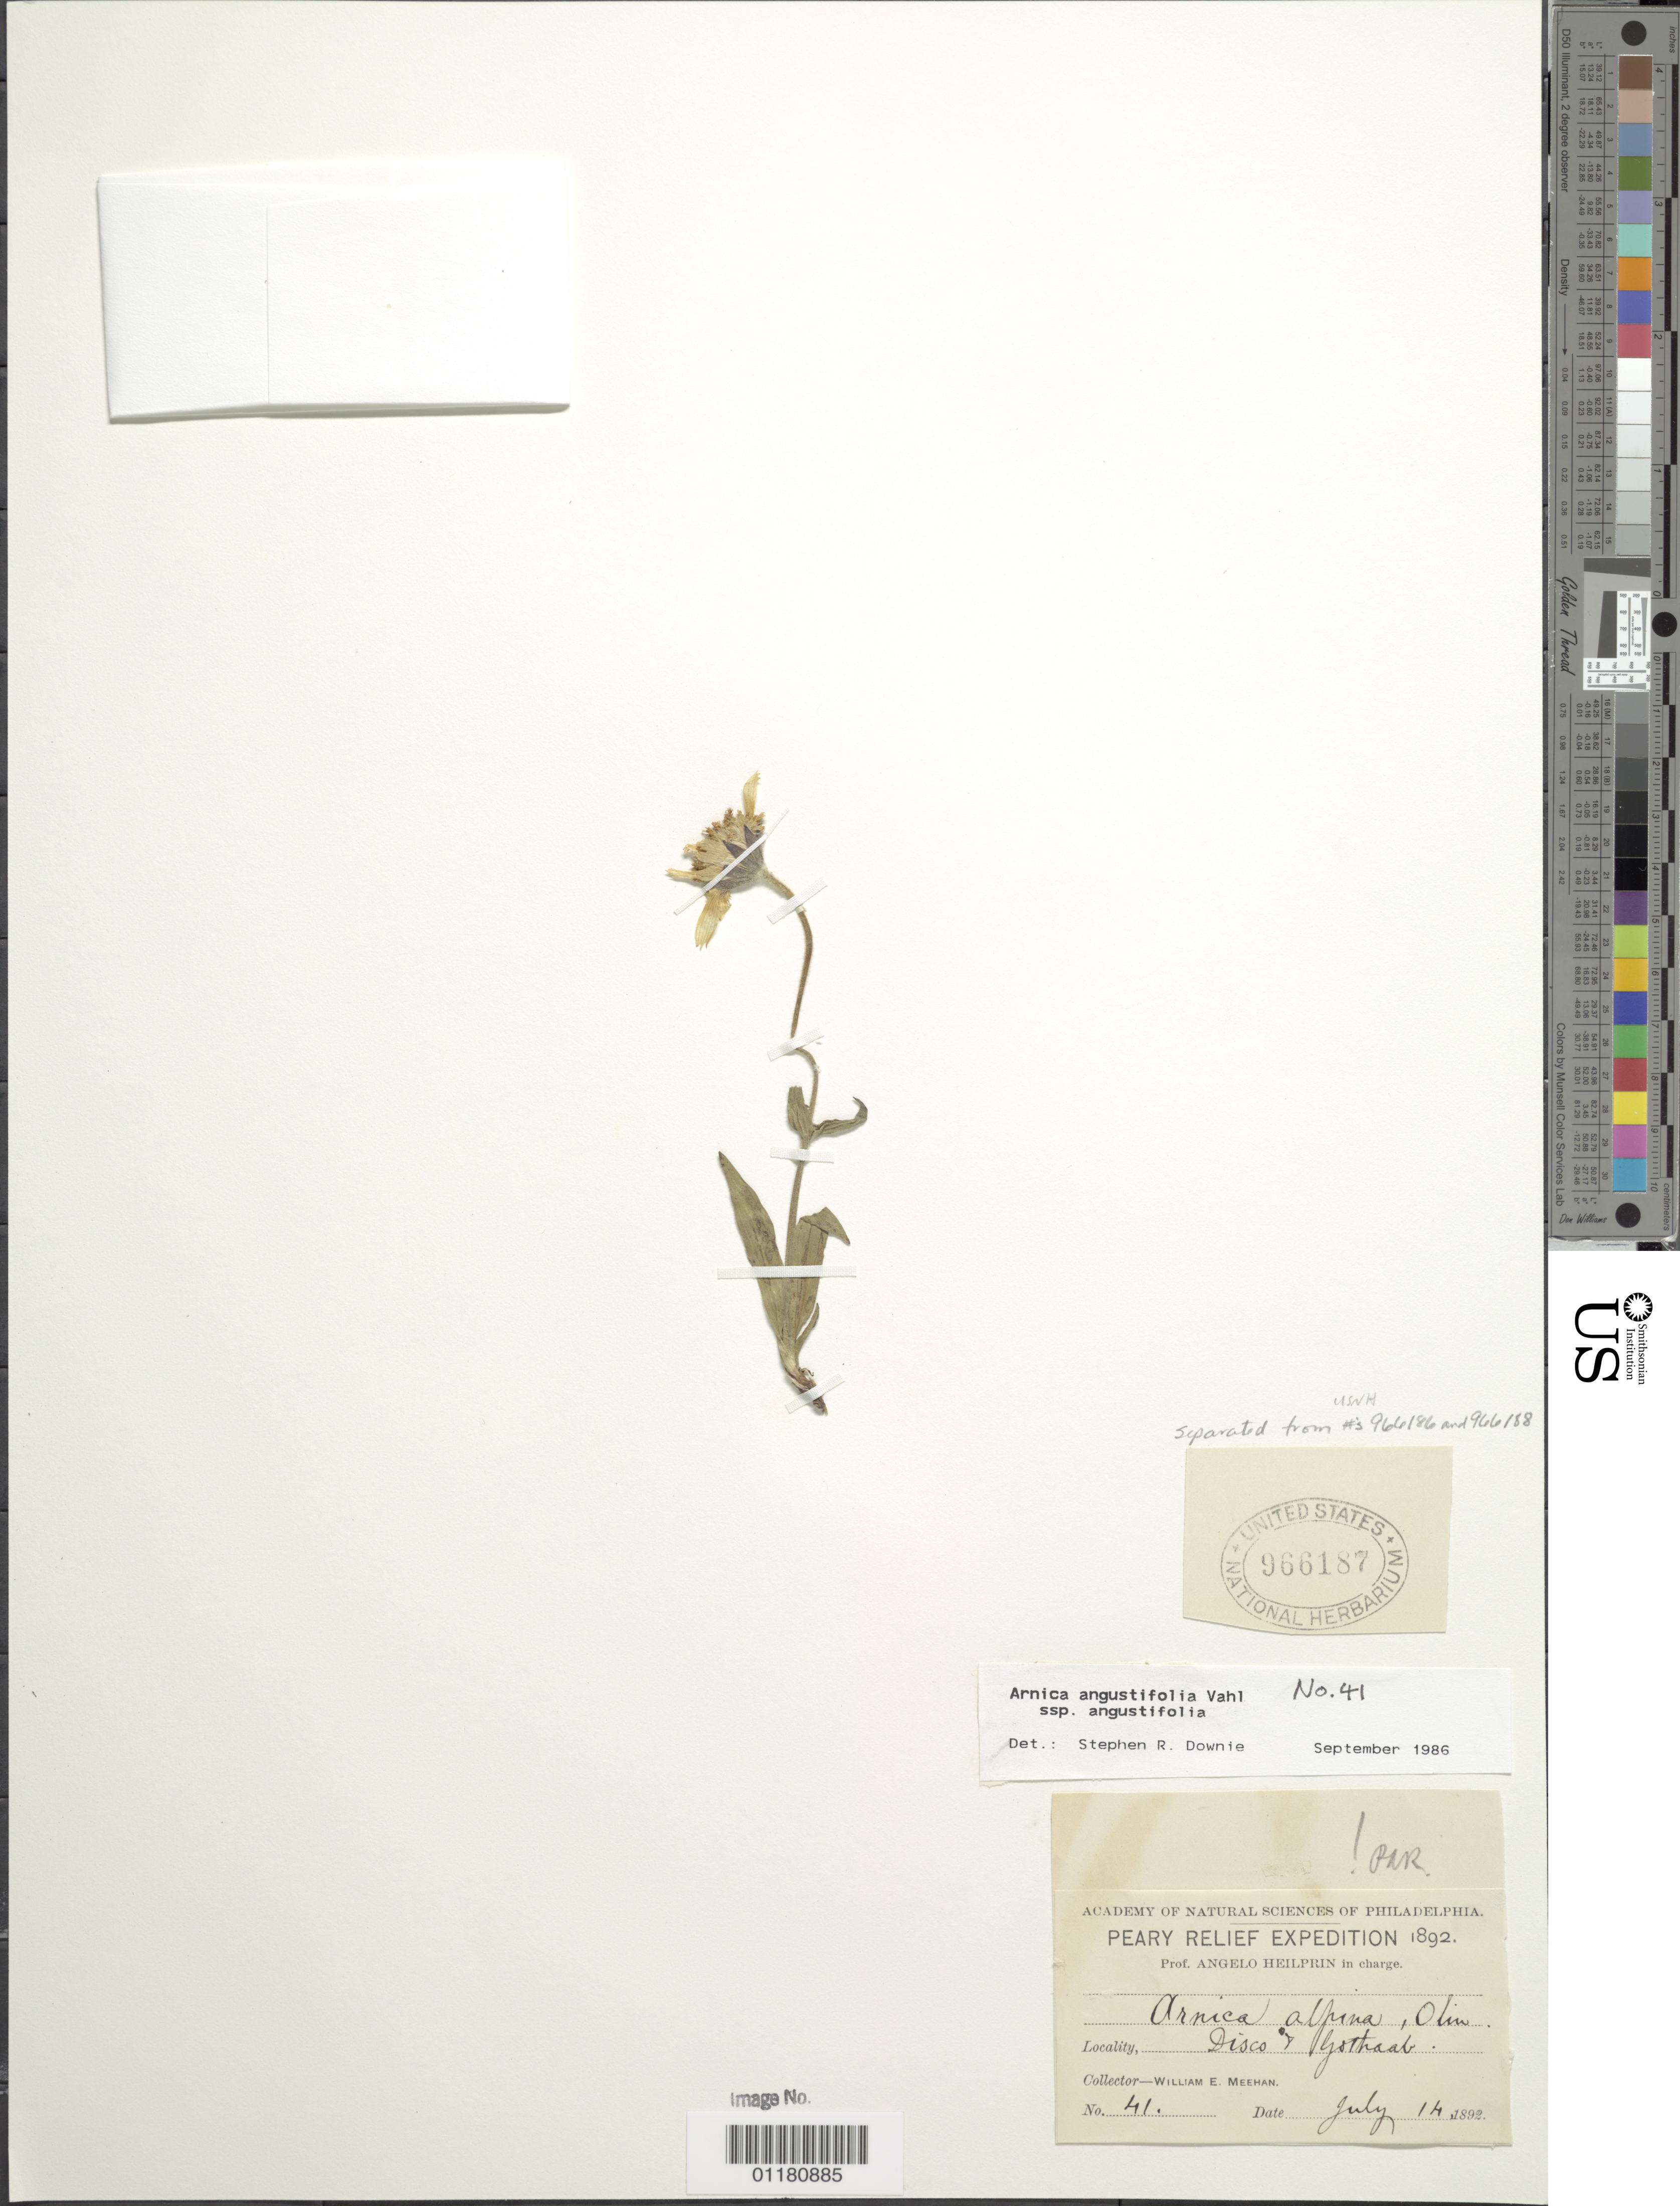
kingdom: Plantae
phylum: Tracheophyta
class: Magnoliopsida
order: Asterales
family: Asteraceae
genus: Arnica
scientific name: Arnica angustifolia subsp. angustifolia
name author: Vahl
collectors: W. Meehan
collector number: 41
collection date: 1892-07-14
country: Greenland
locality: Disco, Gothaab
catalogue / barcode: US 966187